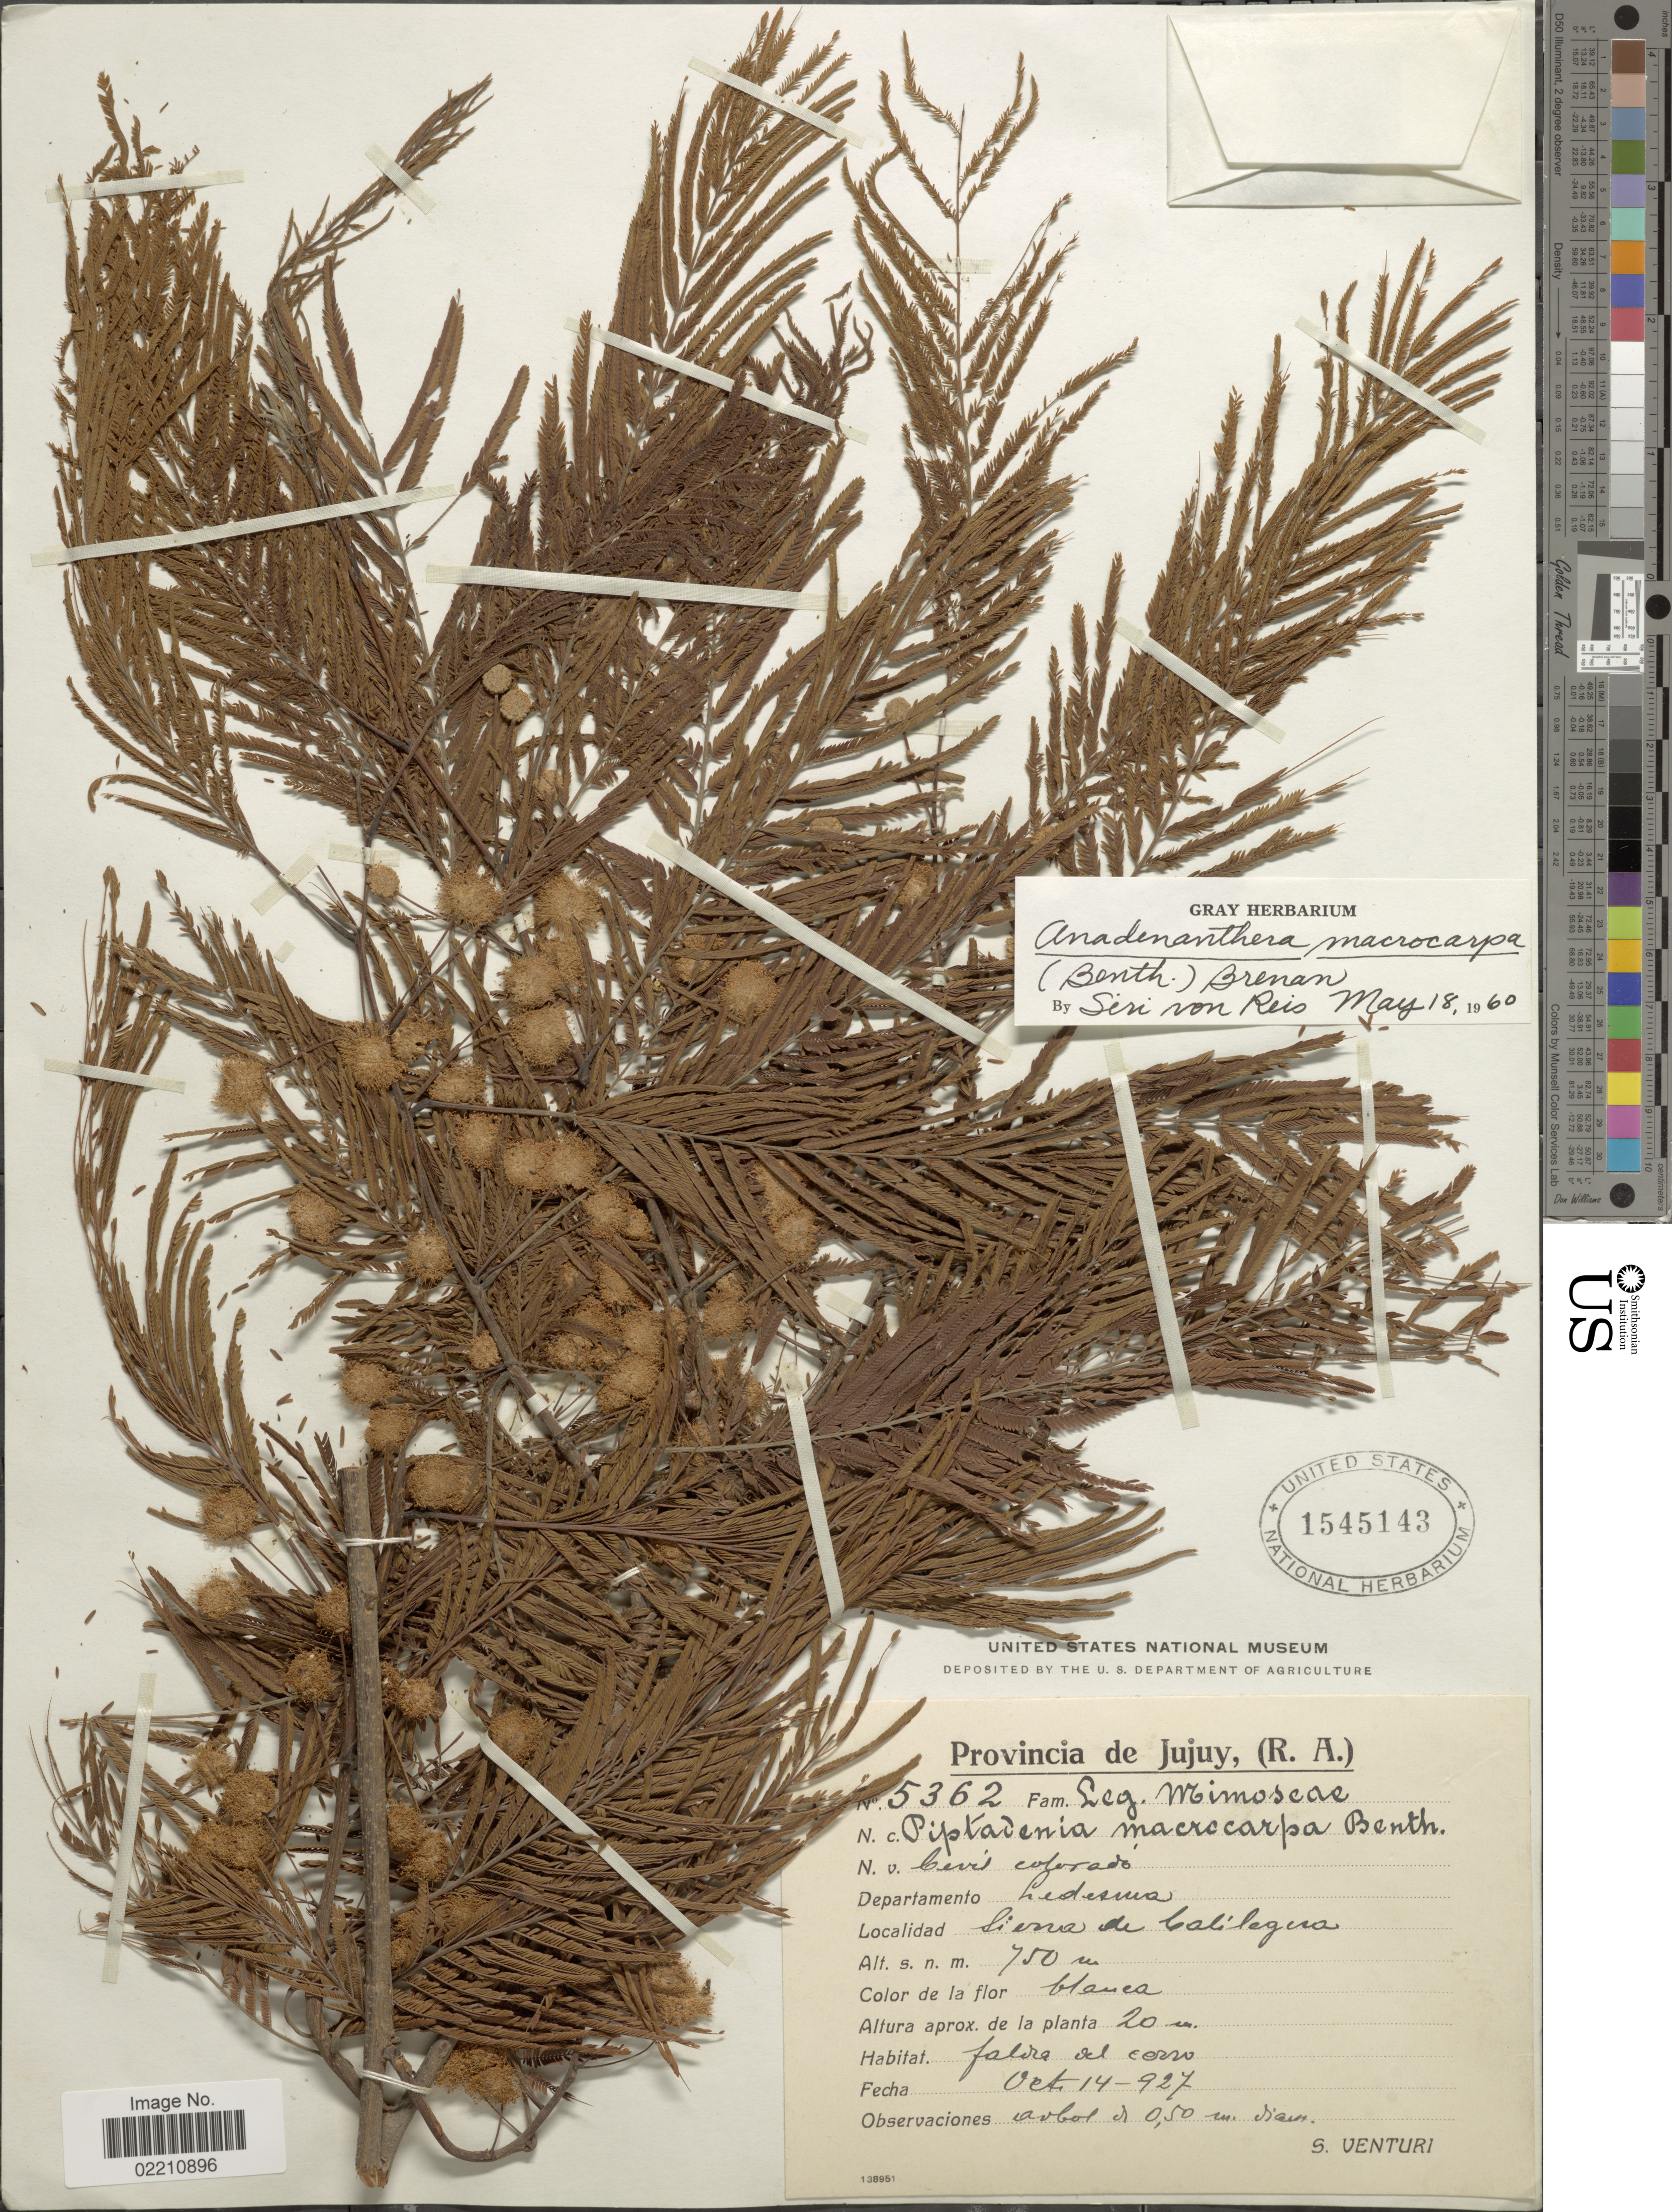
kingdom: Plantae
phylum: Tracheophyta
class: Magnoliopsida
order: Fabales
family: Fabaceae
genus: Anadenanthera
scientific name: Anadenanthera macrocarpa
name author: (Benth.) Brenan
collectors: S. Venturi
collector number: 5362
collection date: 1927-10-14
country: Argentina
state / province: Jujuy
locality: Departemento Ledesma. Sierra de Calilegua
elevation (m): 750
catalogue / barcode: US 1545143